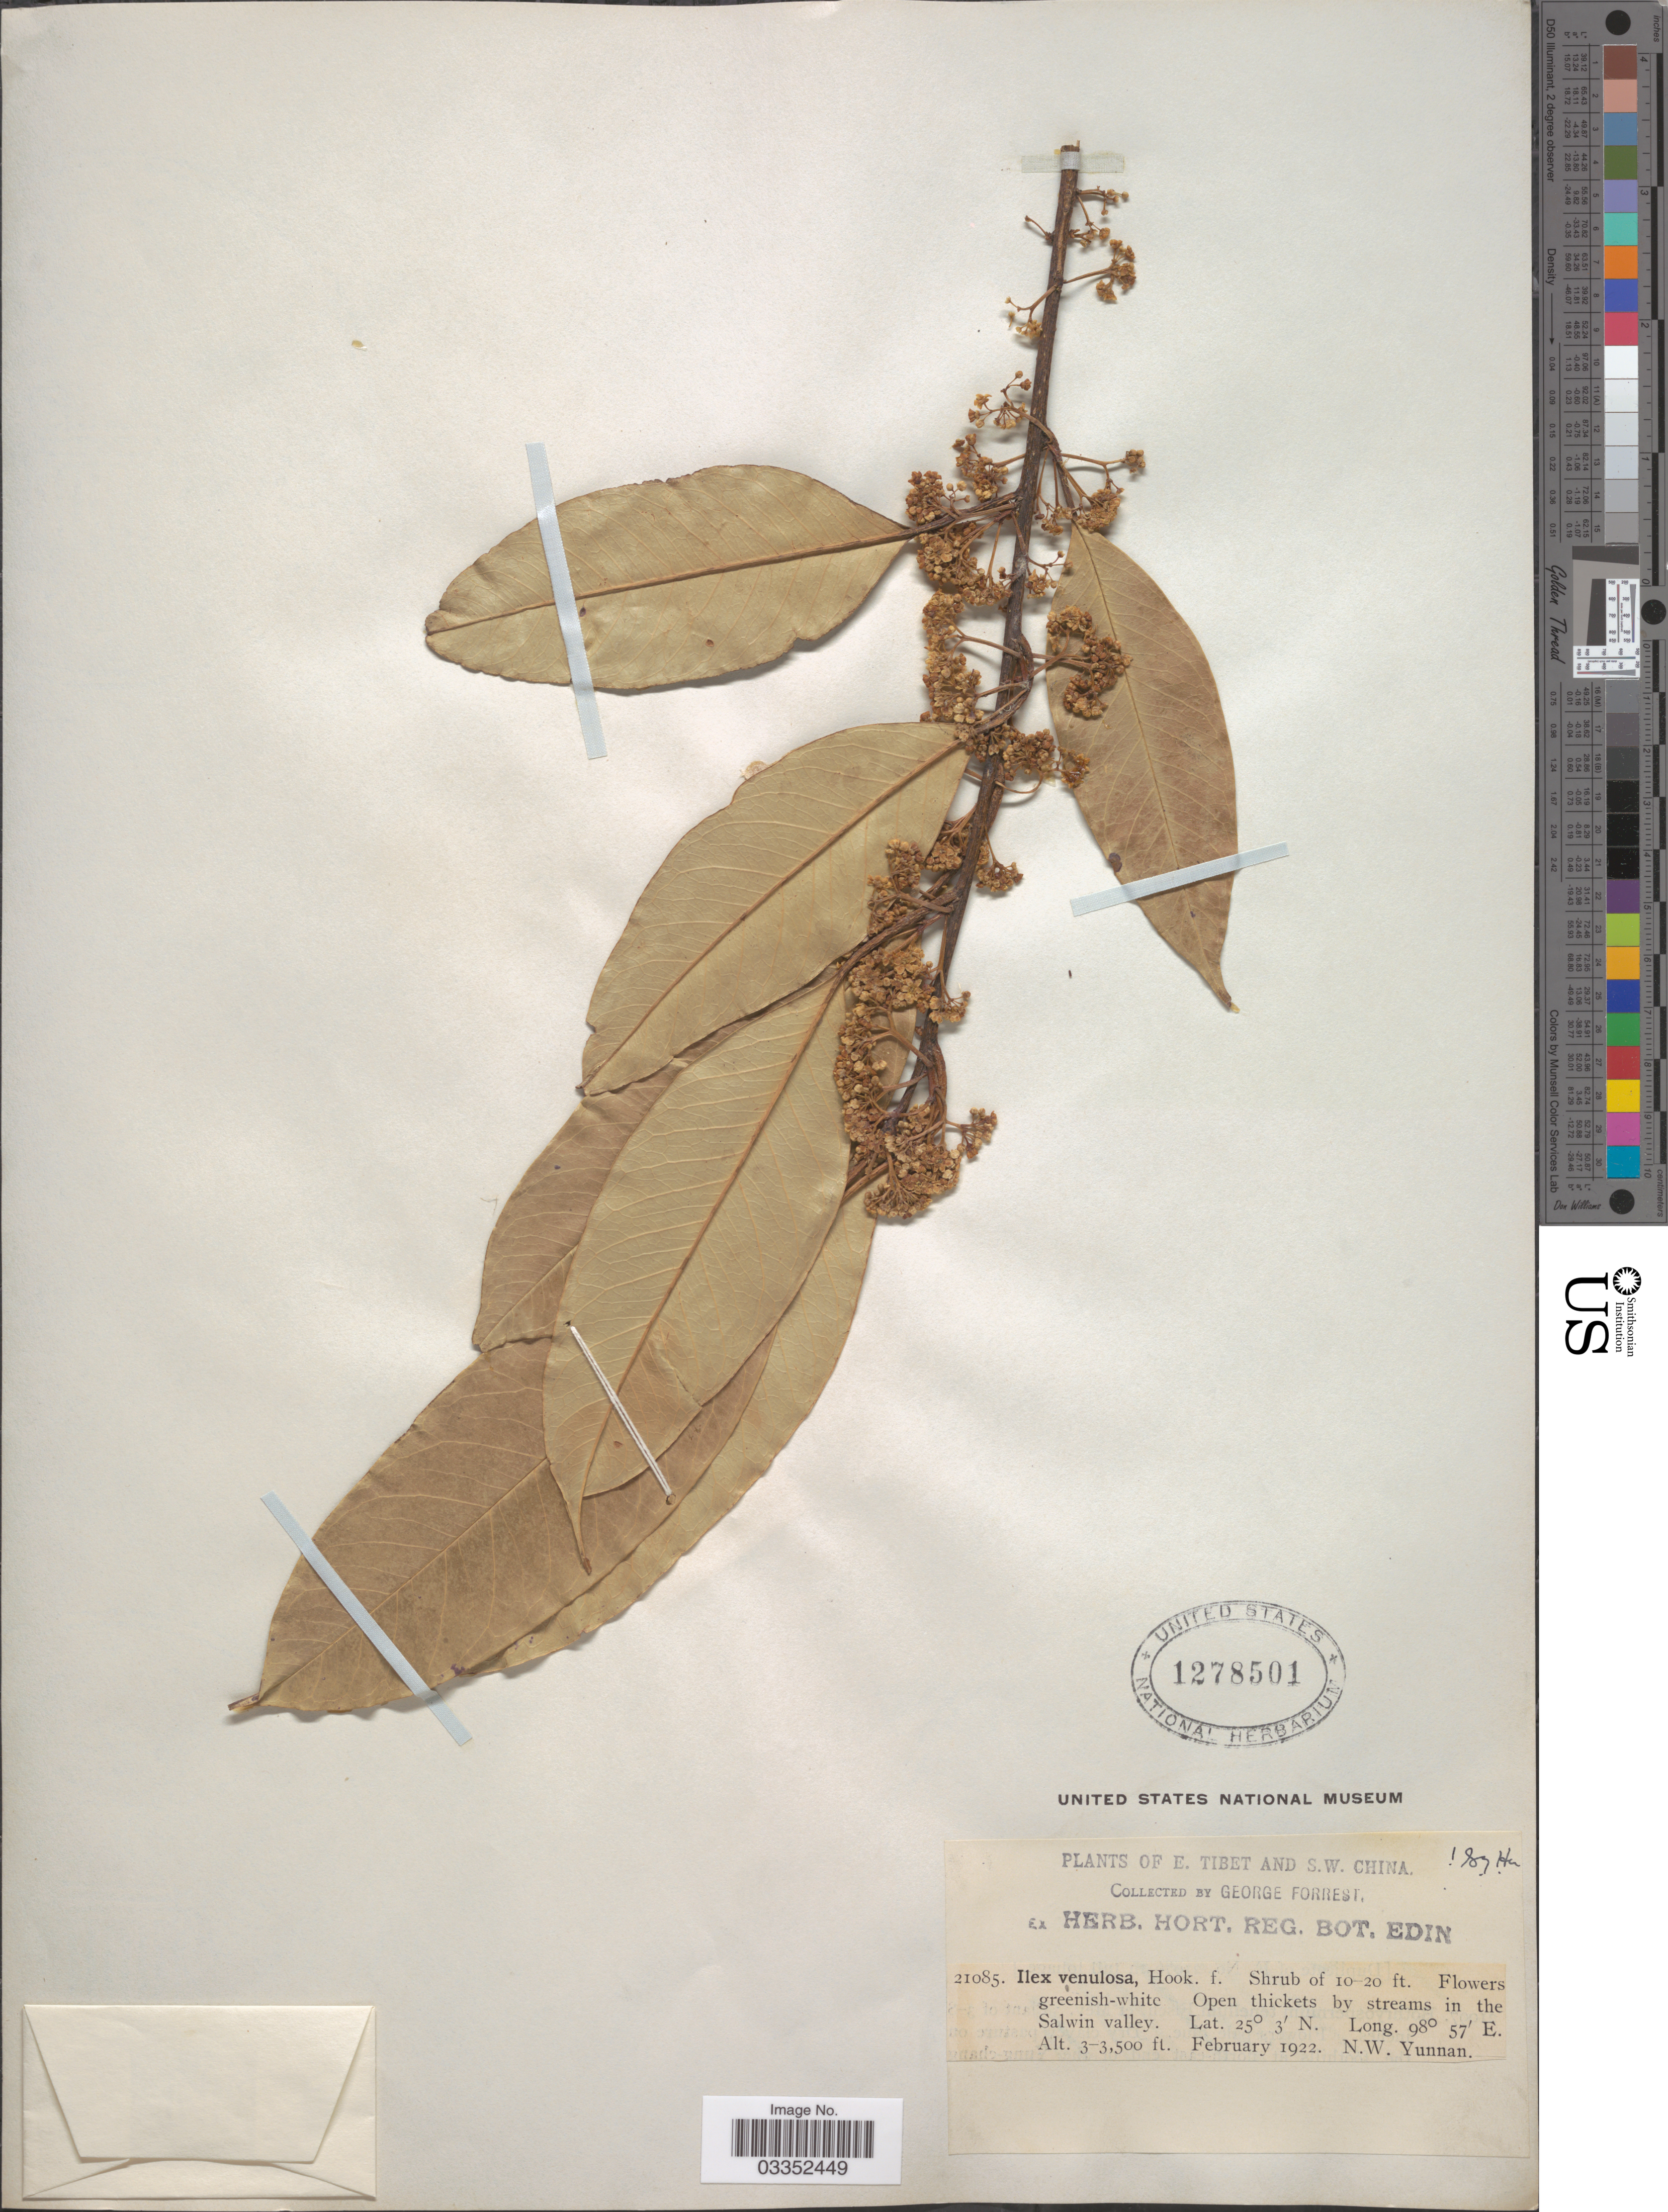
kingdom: Plantae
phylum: Tracheophyta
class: Magnoliopsida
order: Aquifoliales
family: Aquifoliaceae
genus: Ilex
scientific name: Ilex venulosa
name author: Hook. f.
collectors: G. Forrest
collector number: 21085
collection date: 1922-02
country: China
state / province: Yunnan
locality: E. Tibet and S.W. China, Open thickets by streams in the Salwin valley.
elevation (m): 914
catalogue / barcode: US 1278501